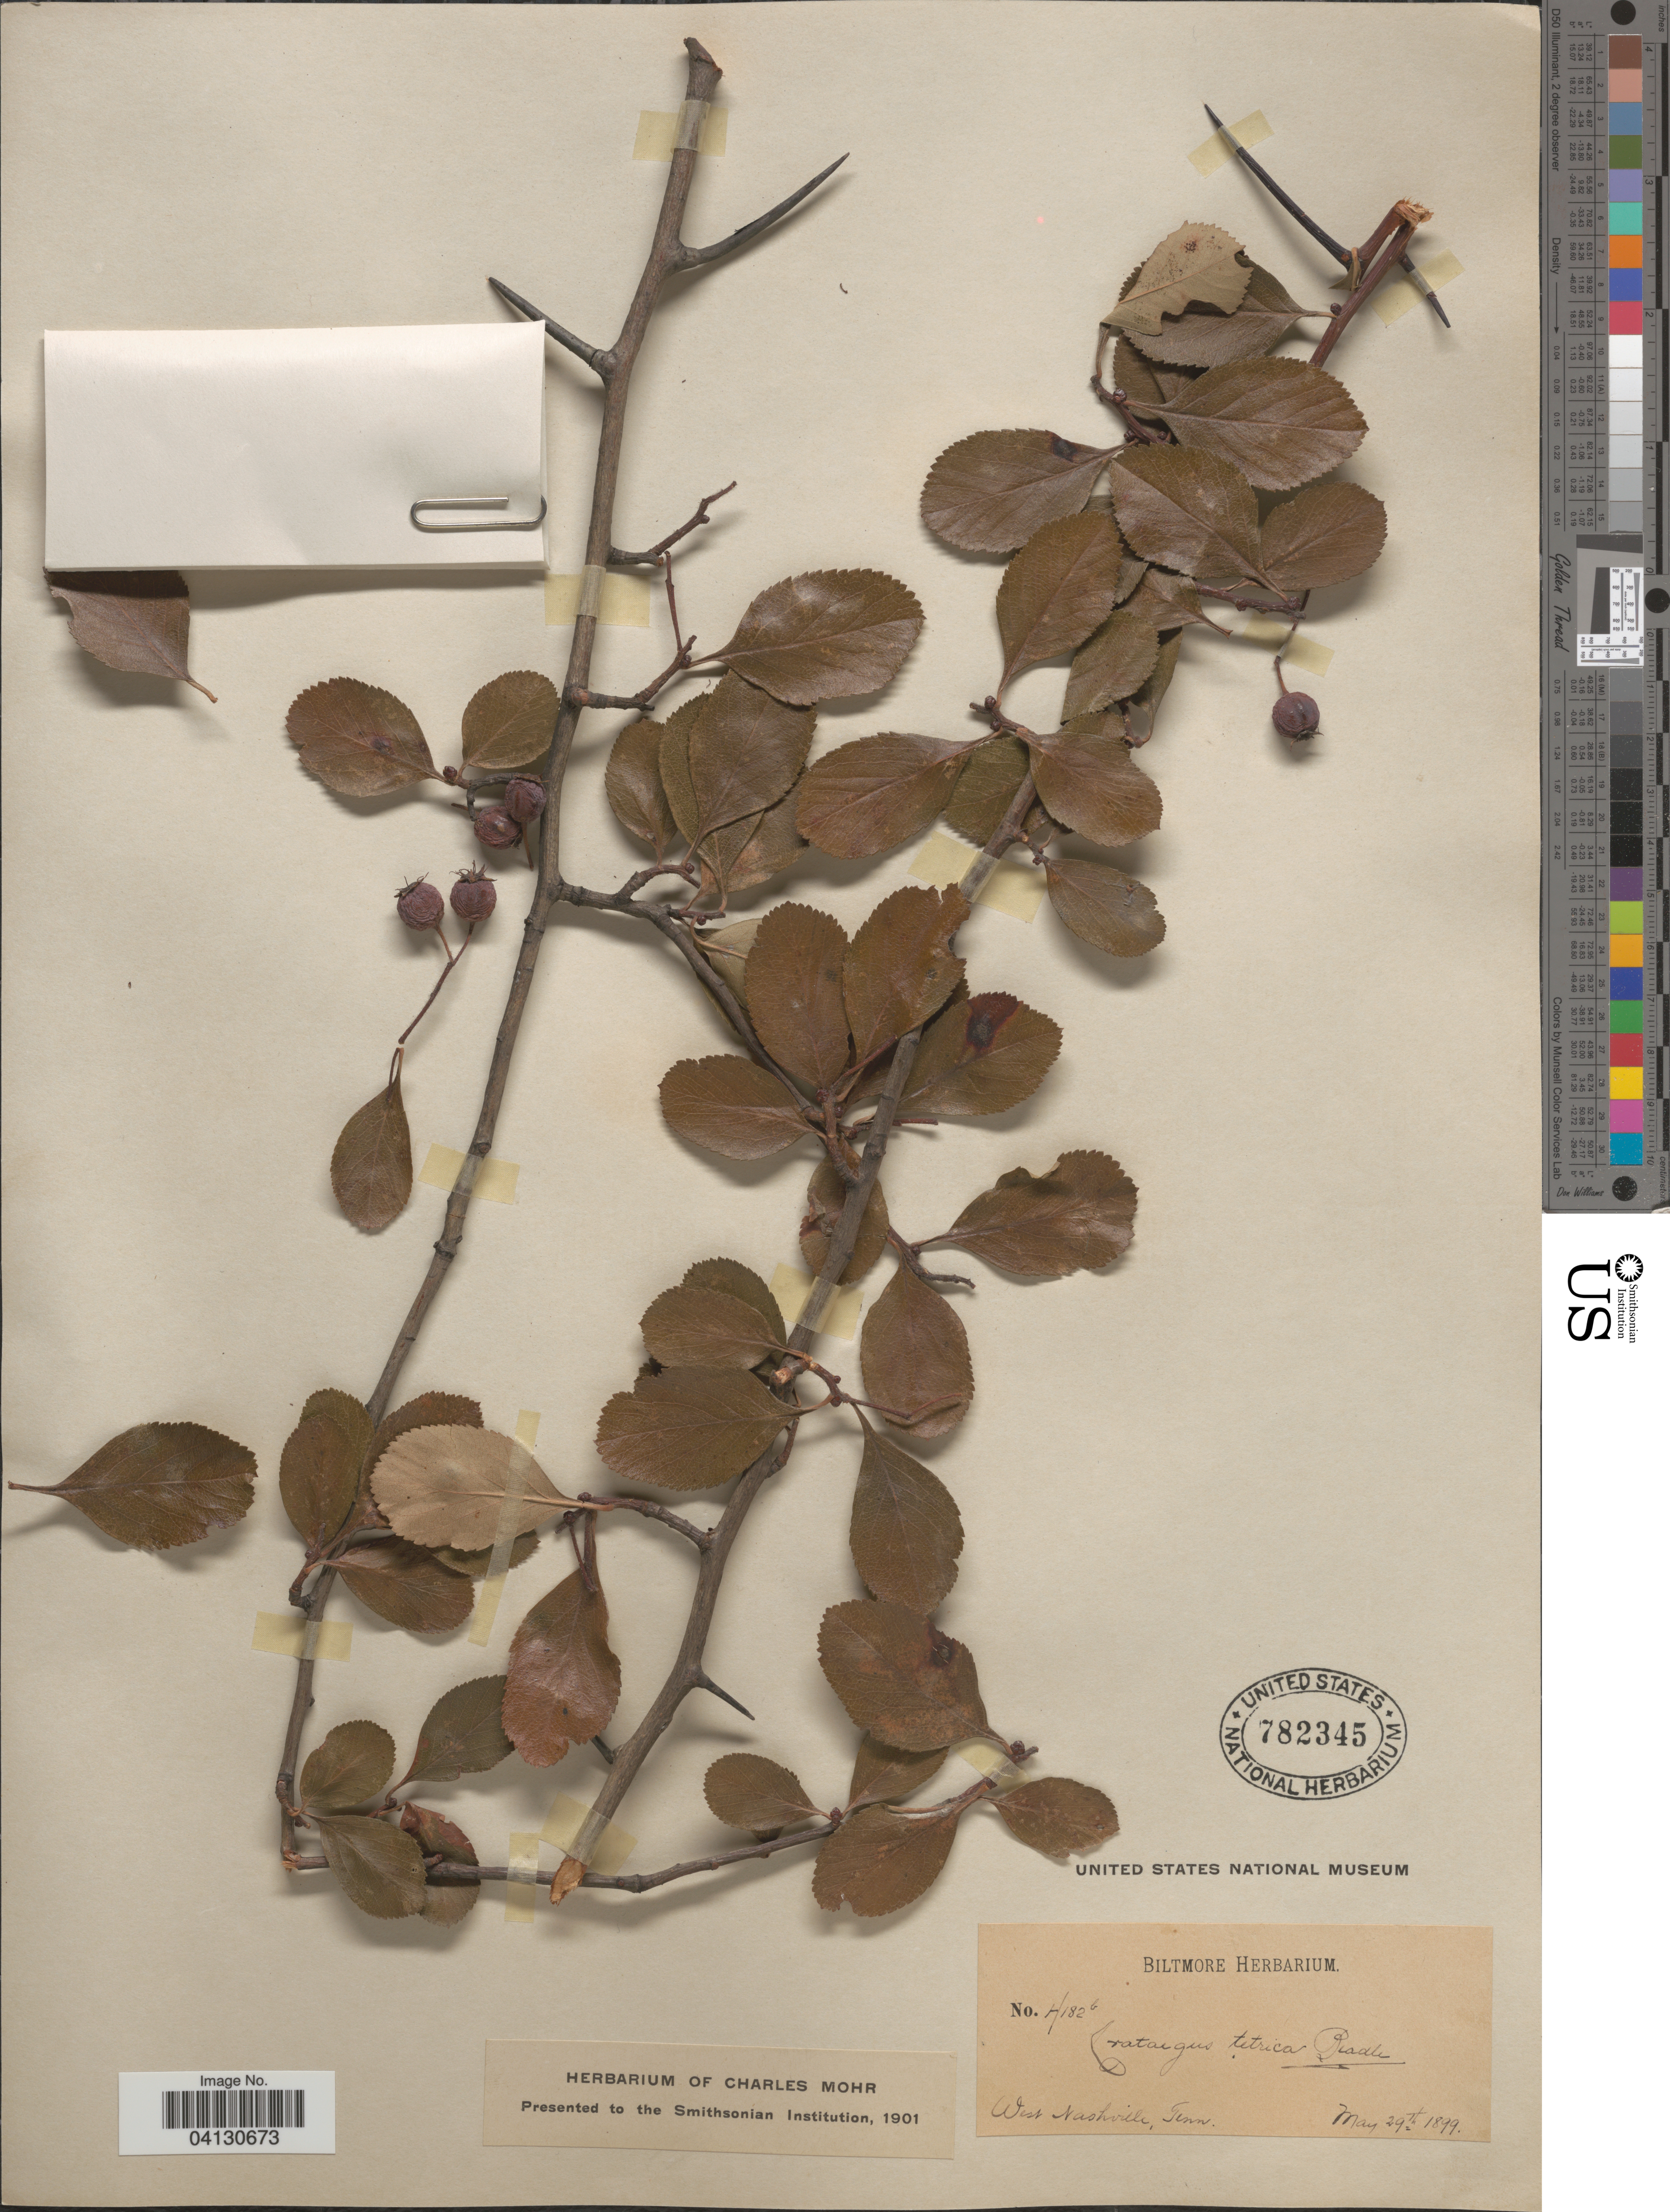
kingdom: Plantae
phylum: Tracheophyta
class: Magnoliopsida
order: Rosales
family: Rosaceae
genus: Crataegus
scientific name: Crataegus tetrica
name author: Beadle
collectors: ex herb. Biltmore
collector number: H182b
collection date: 1899-05-29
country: United States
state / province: Tennessee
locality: West Nashville.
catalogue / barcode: US 782345